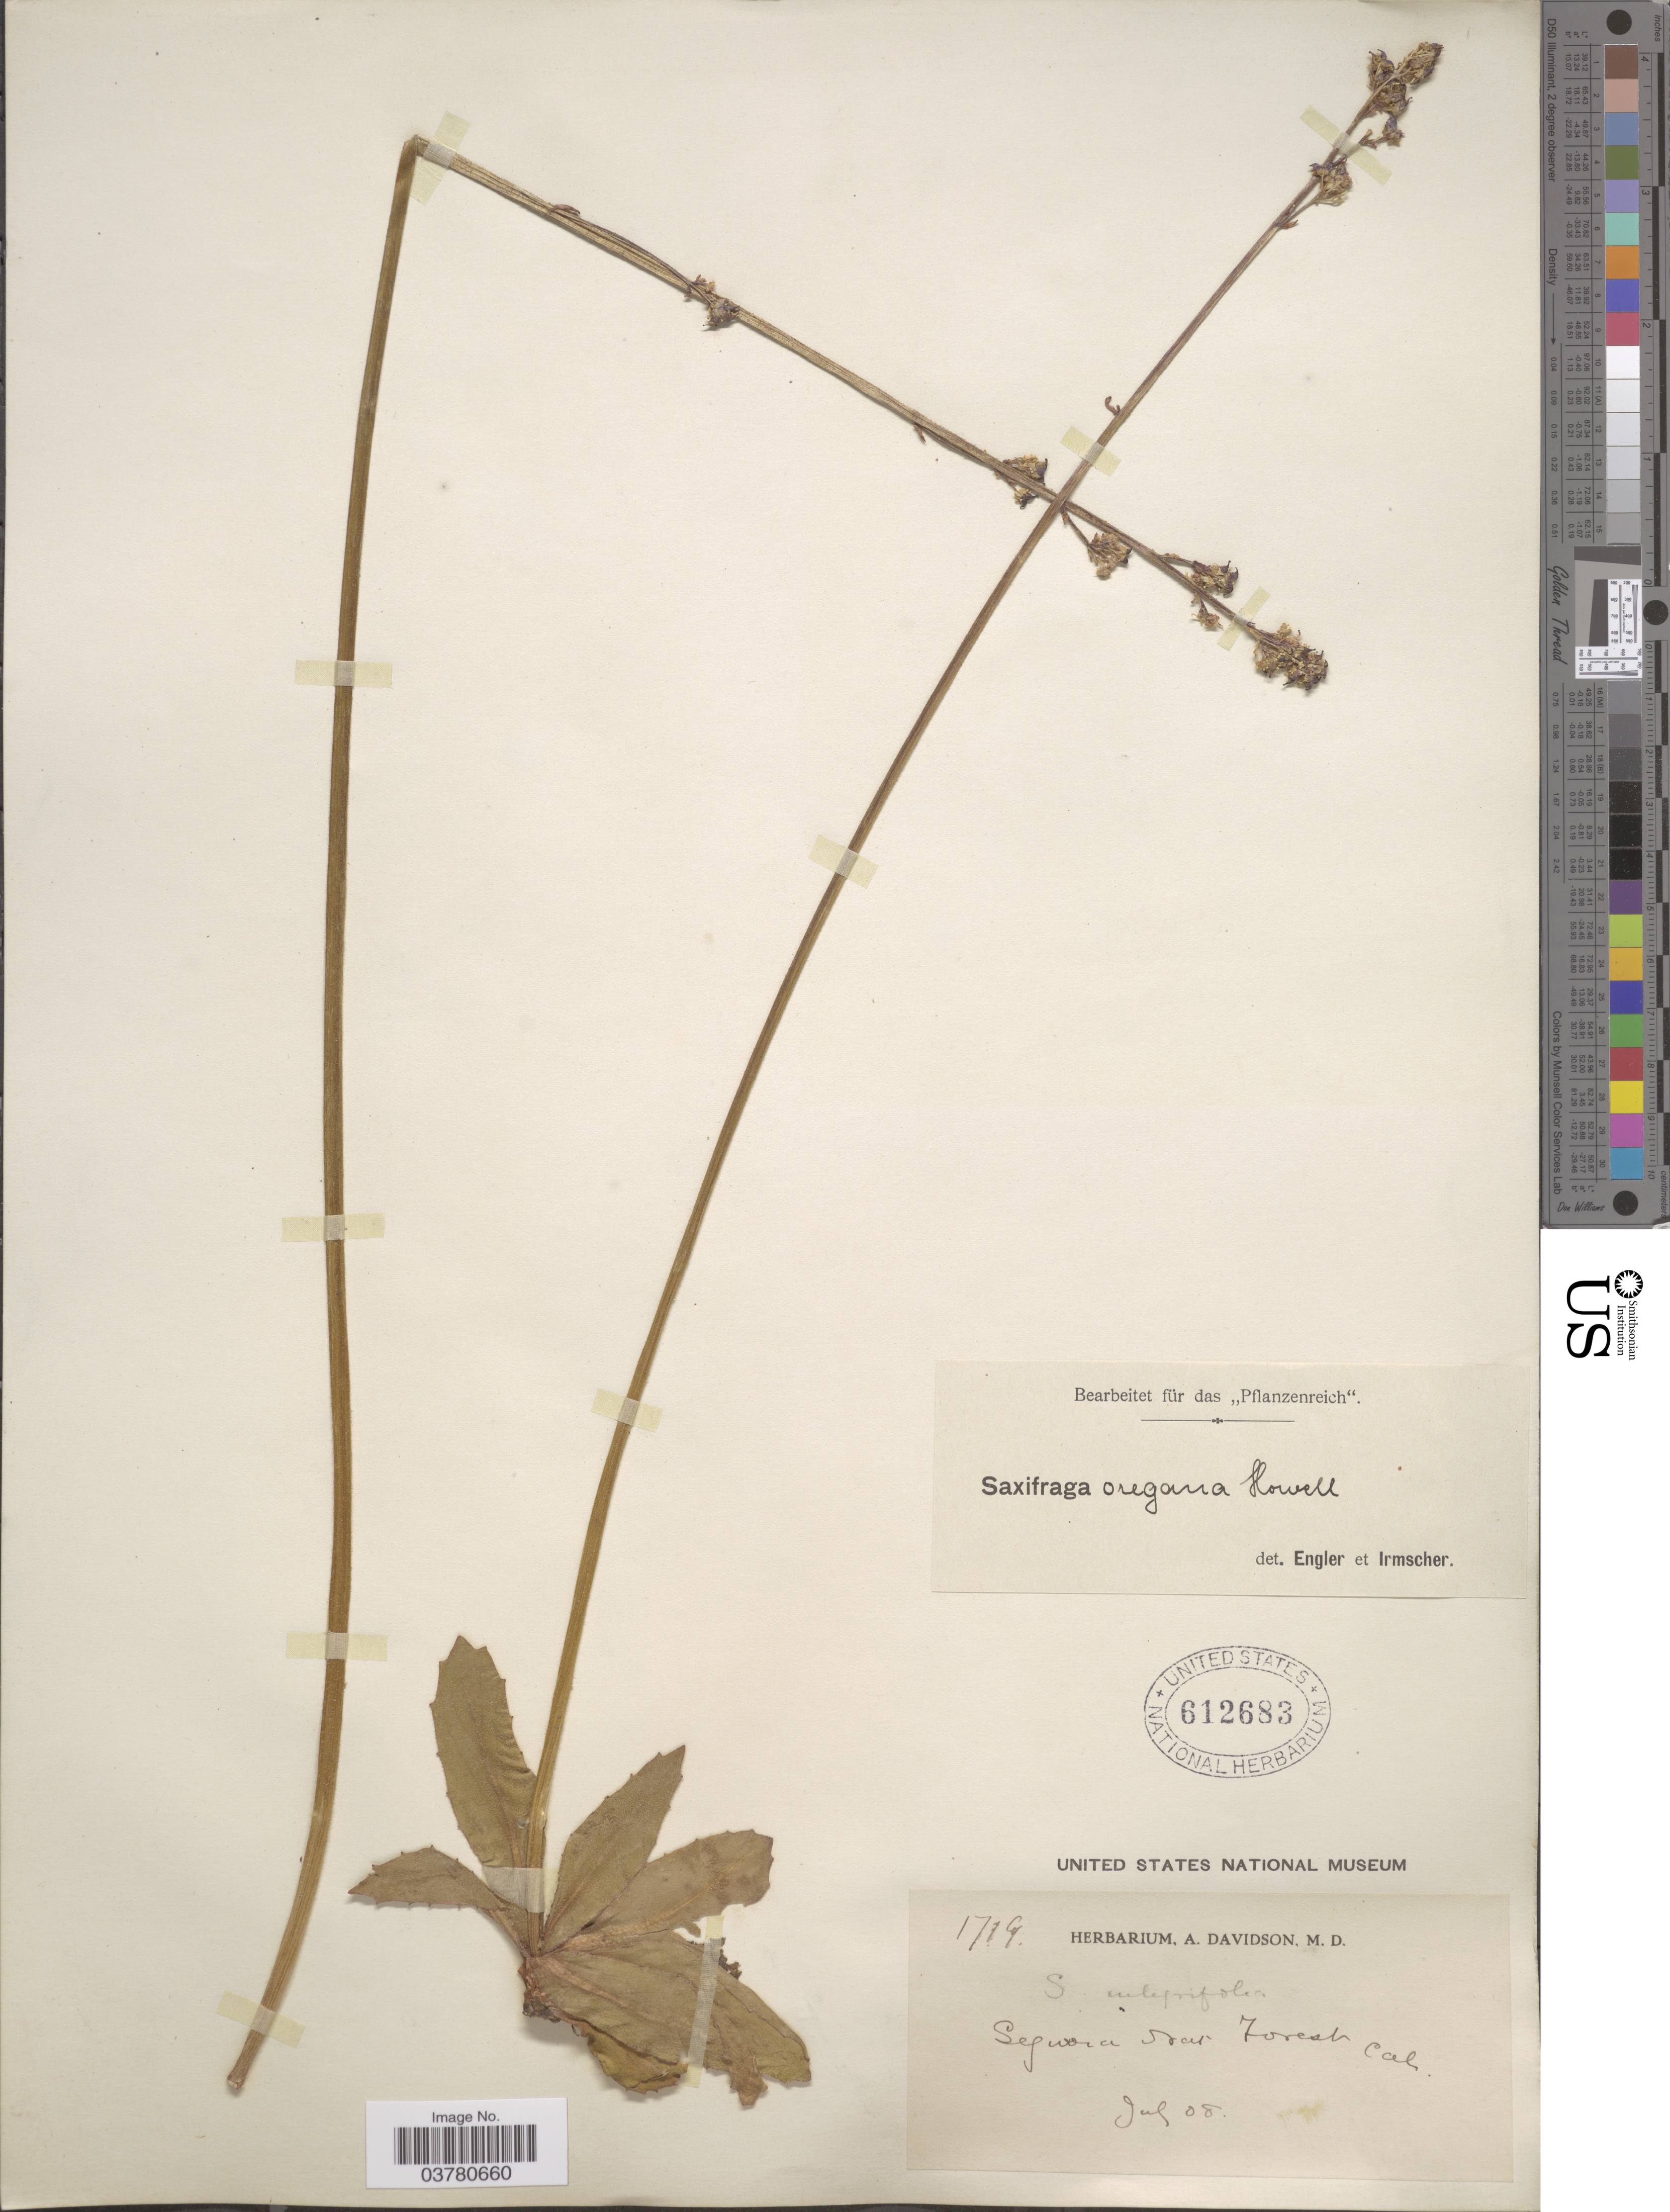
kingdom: Plantae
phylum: Tracheophyta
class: Magnoliopsida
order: Saxifragales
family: Saxifragaceae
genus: Micranthes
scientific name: Micranthes oregana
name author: (Howell) Small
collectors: ex herb. A. Davidson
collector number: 1719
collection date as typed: Transcribed d/m/y: /7/8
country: United States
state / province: California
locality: Sequoia Nat. Forest.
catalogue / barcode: US 612683